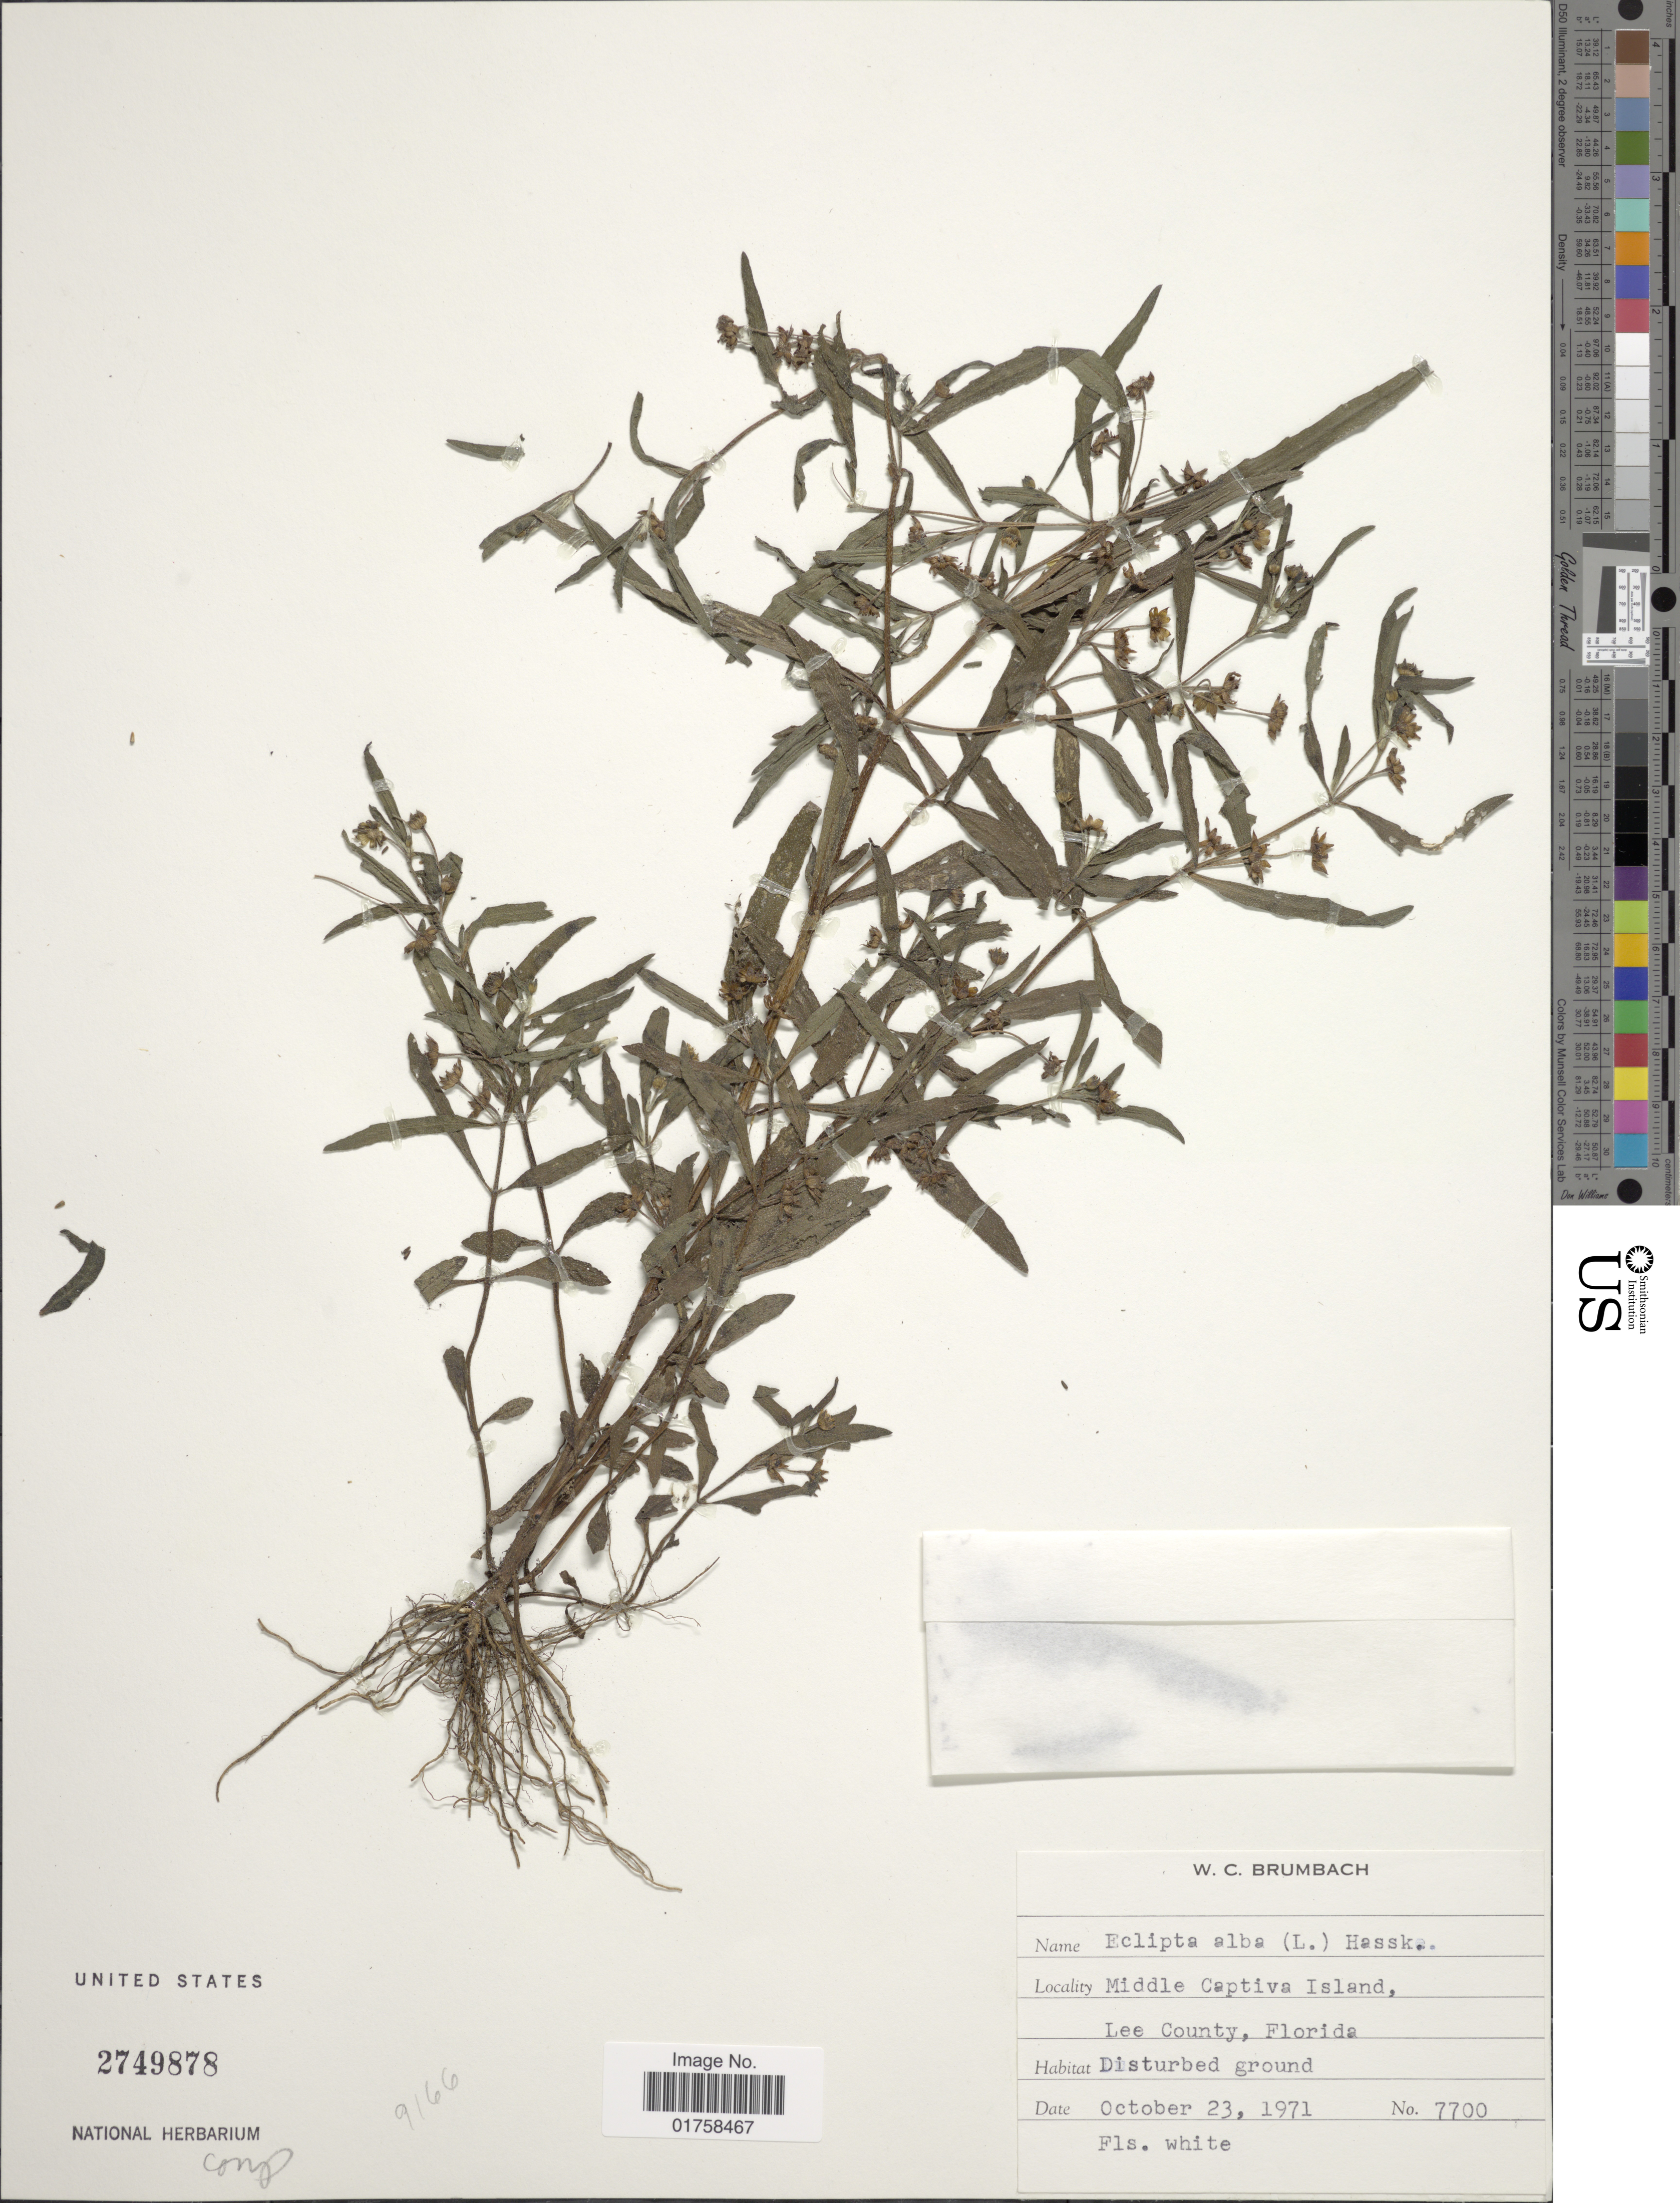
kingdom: Plantae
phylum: Tracheophyta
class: Magnoliopsida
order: Asterales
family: Asteraceae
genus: Eclipta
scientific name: Eclipta alba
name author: (L.) Hassk.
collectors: W. C. Brumbach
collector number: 7700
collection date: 1971-10-23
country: United States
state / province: Florida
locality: Middle Captiva Island, Lee County, Florida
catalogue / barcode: US 2749878